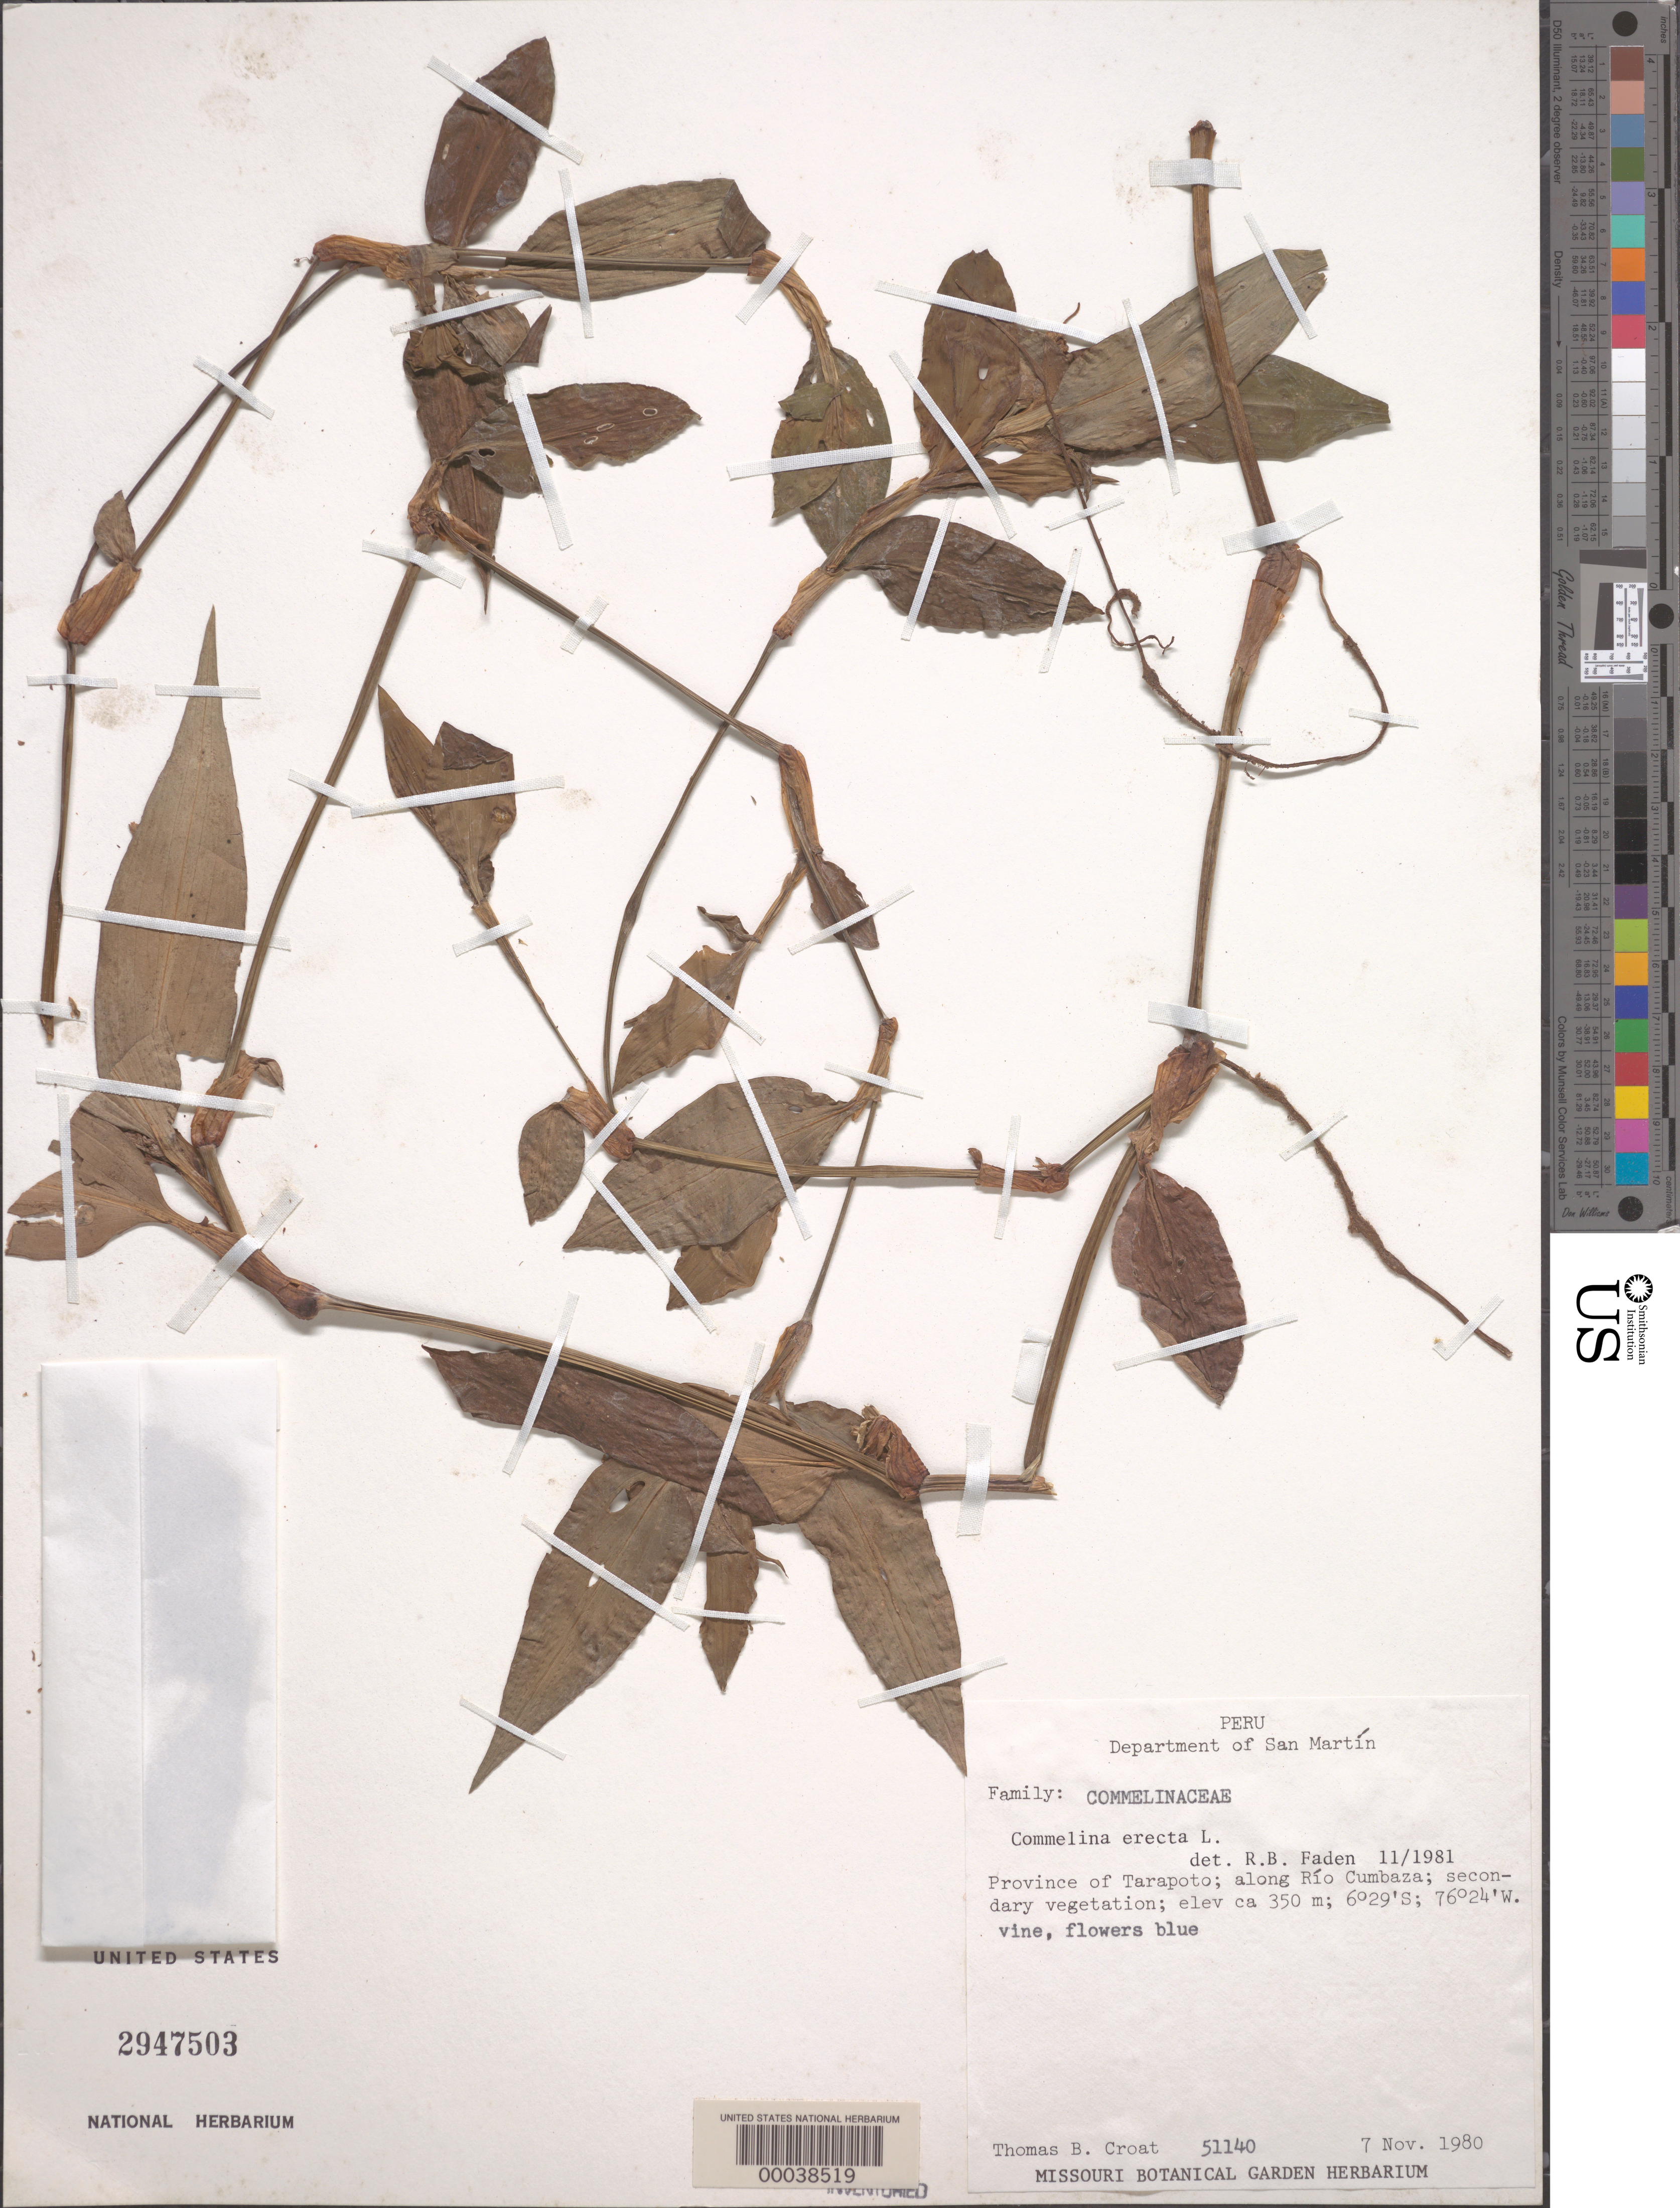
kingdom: Plantae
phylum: Tracheophyta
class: Liliopsida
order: Commelinales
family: Commelinaceae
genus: Commelina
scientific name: Commelina erecta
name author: L.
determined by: Faden, Robert B., (US), Smithsonian Institution - National Museum of Natural History (UNITED STATES)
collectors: T. B. Croat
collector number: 51140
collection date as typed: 07 Nov 1980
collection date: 1980-11-07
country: Peru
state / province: San Martín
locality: Tarapoto (district?), rio cumbaza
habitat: Secondary vegitation, riverbank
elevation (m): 350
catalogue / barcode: US 2947503